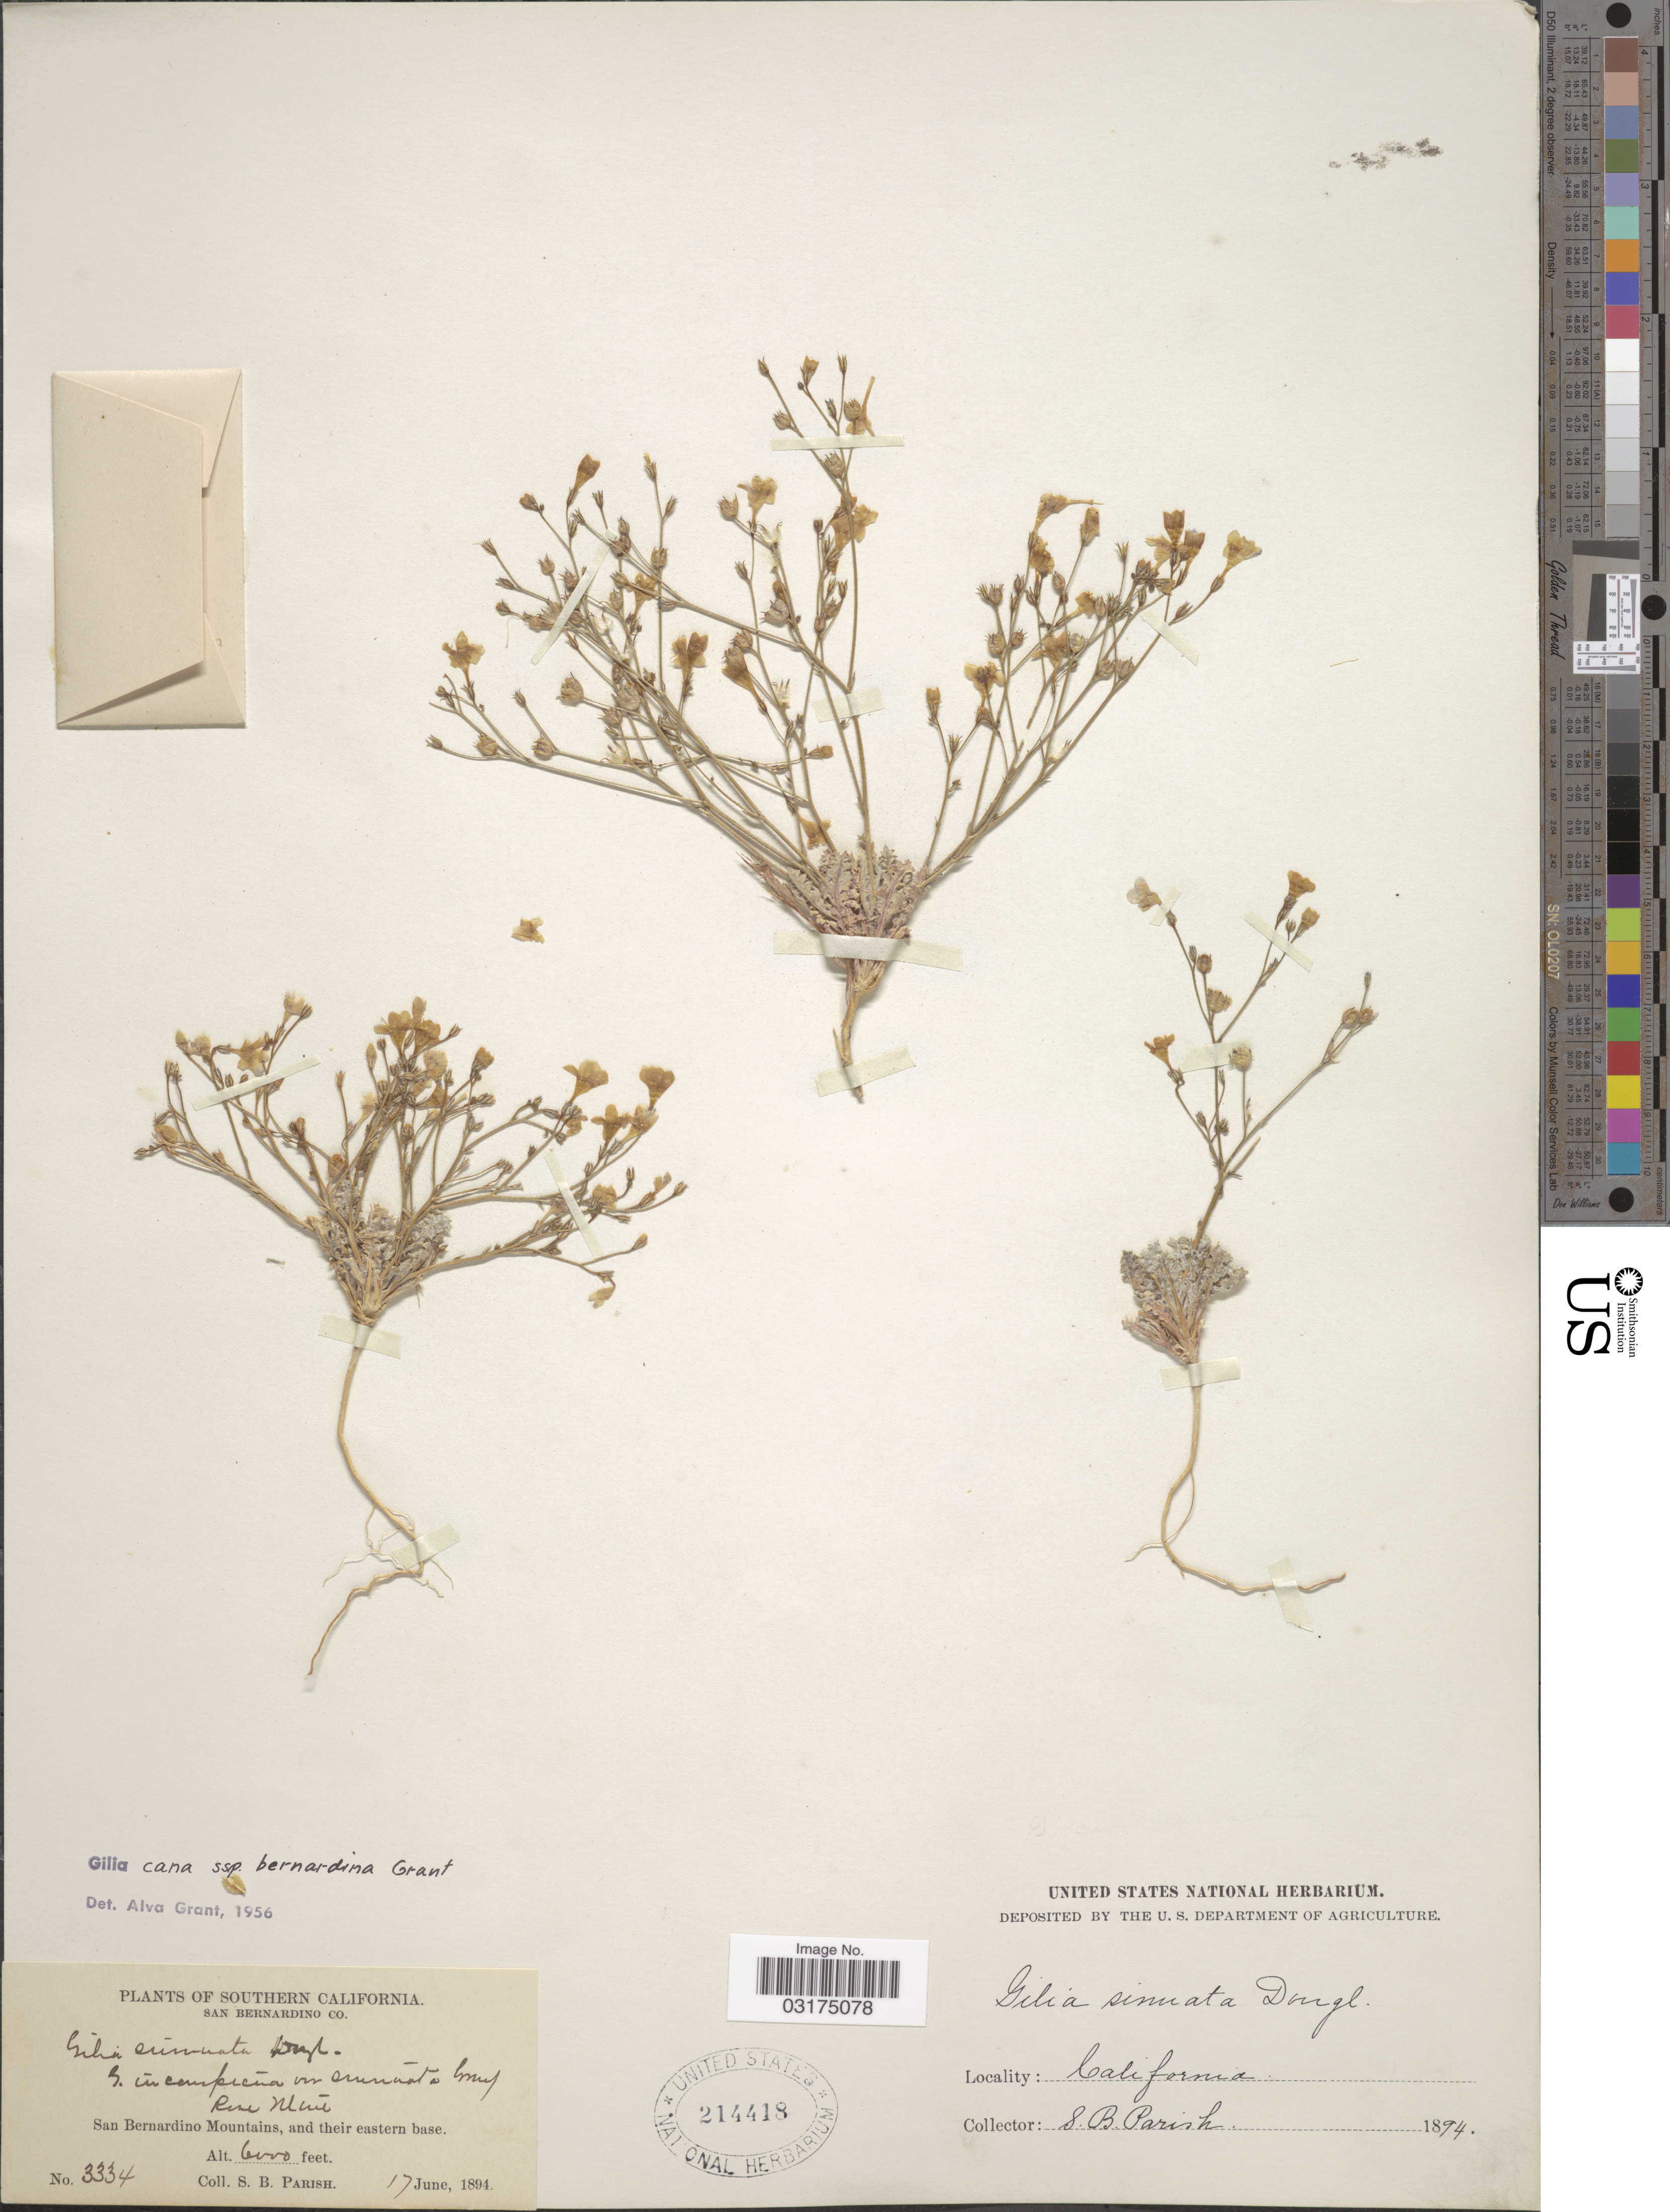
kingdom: Plantae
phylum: Tracheophyta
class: Magnoliopsida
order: Ericales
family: Polemoniaceae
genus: Gilia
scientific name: Gilia cana subsp. bernardina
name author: A.D. Grant & V.E. Grant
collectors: S. B. Parish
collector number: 3334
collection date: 1894-06-17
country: United States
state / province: California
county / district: San Bernardino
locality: Southern California, San Bernardino Co., San Bernardino Mountains, and their eastern base.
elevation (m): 1829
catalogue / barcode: US 214418